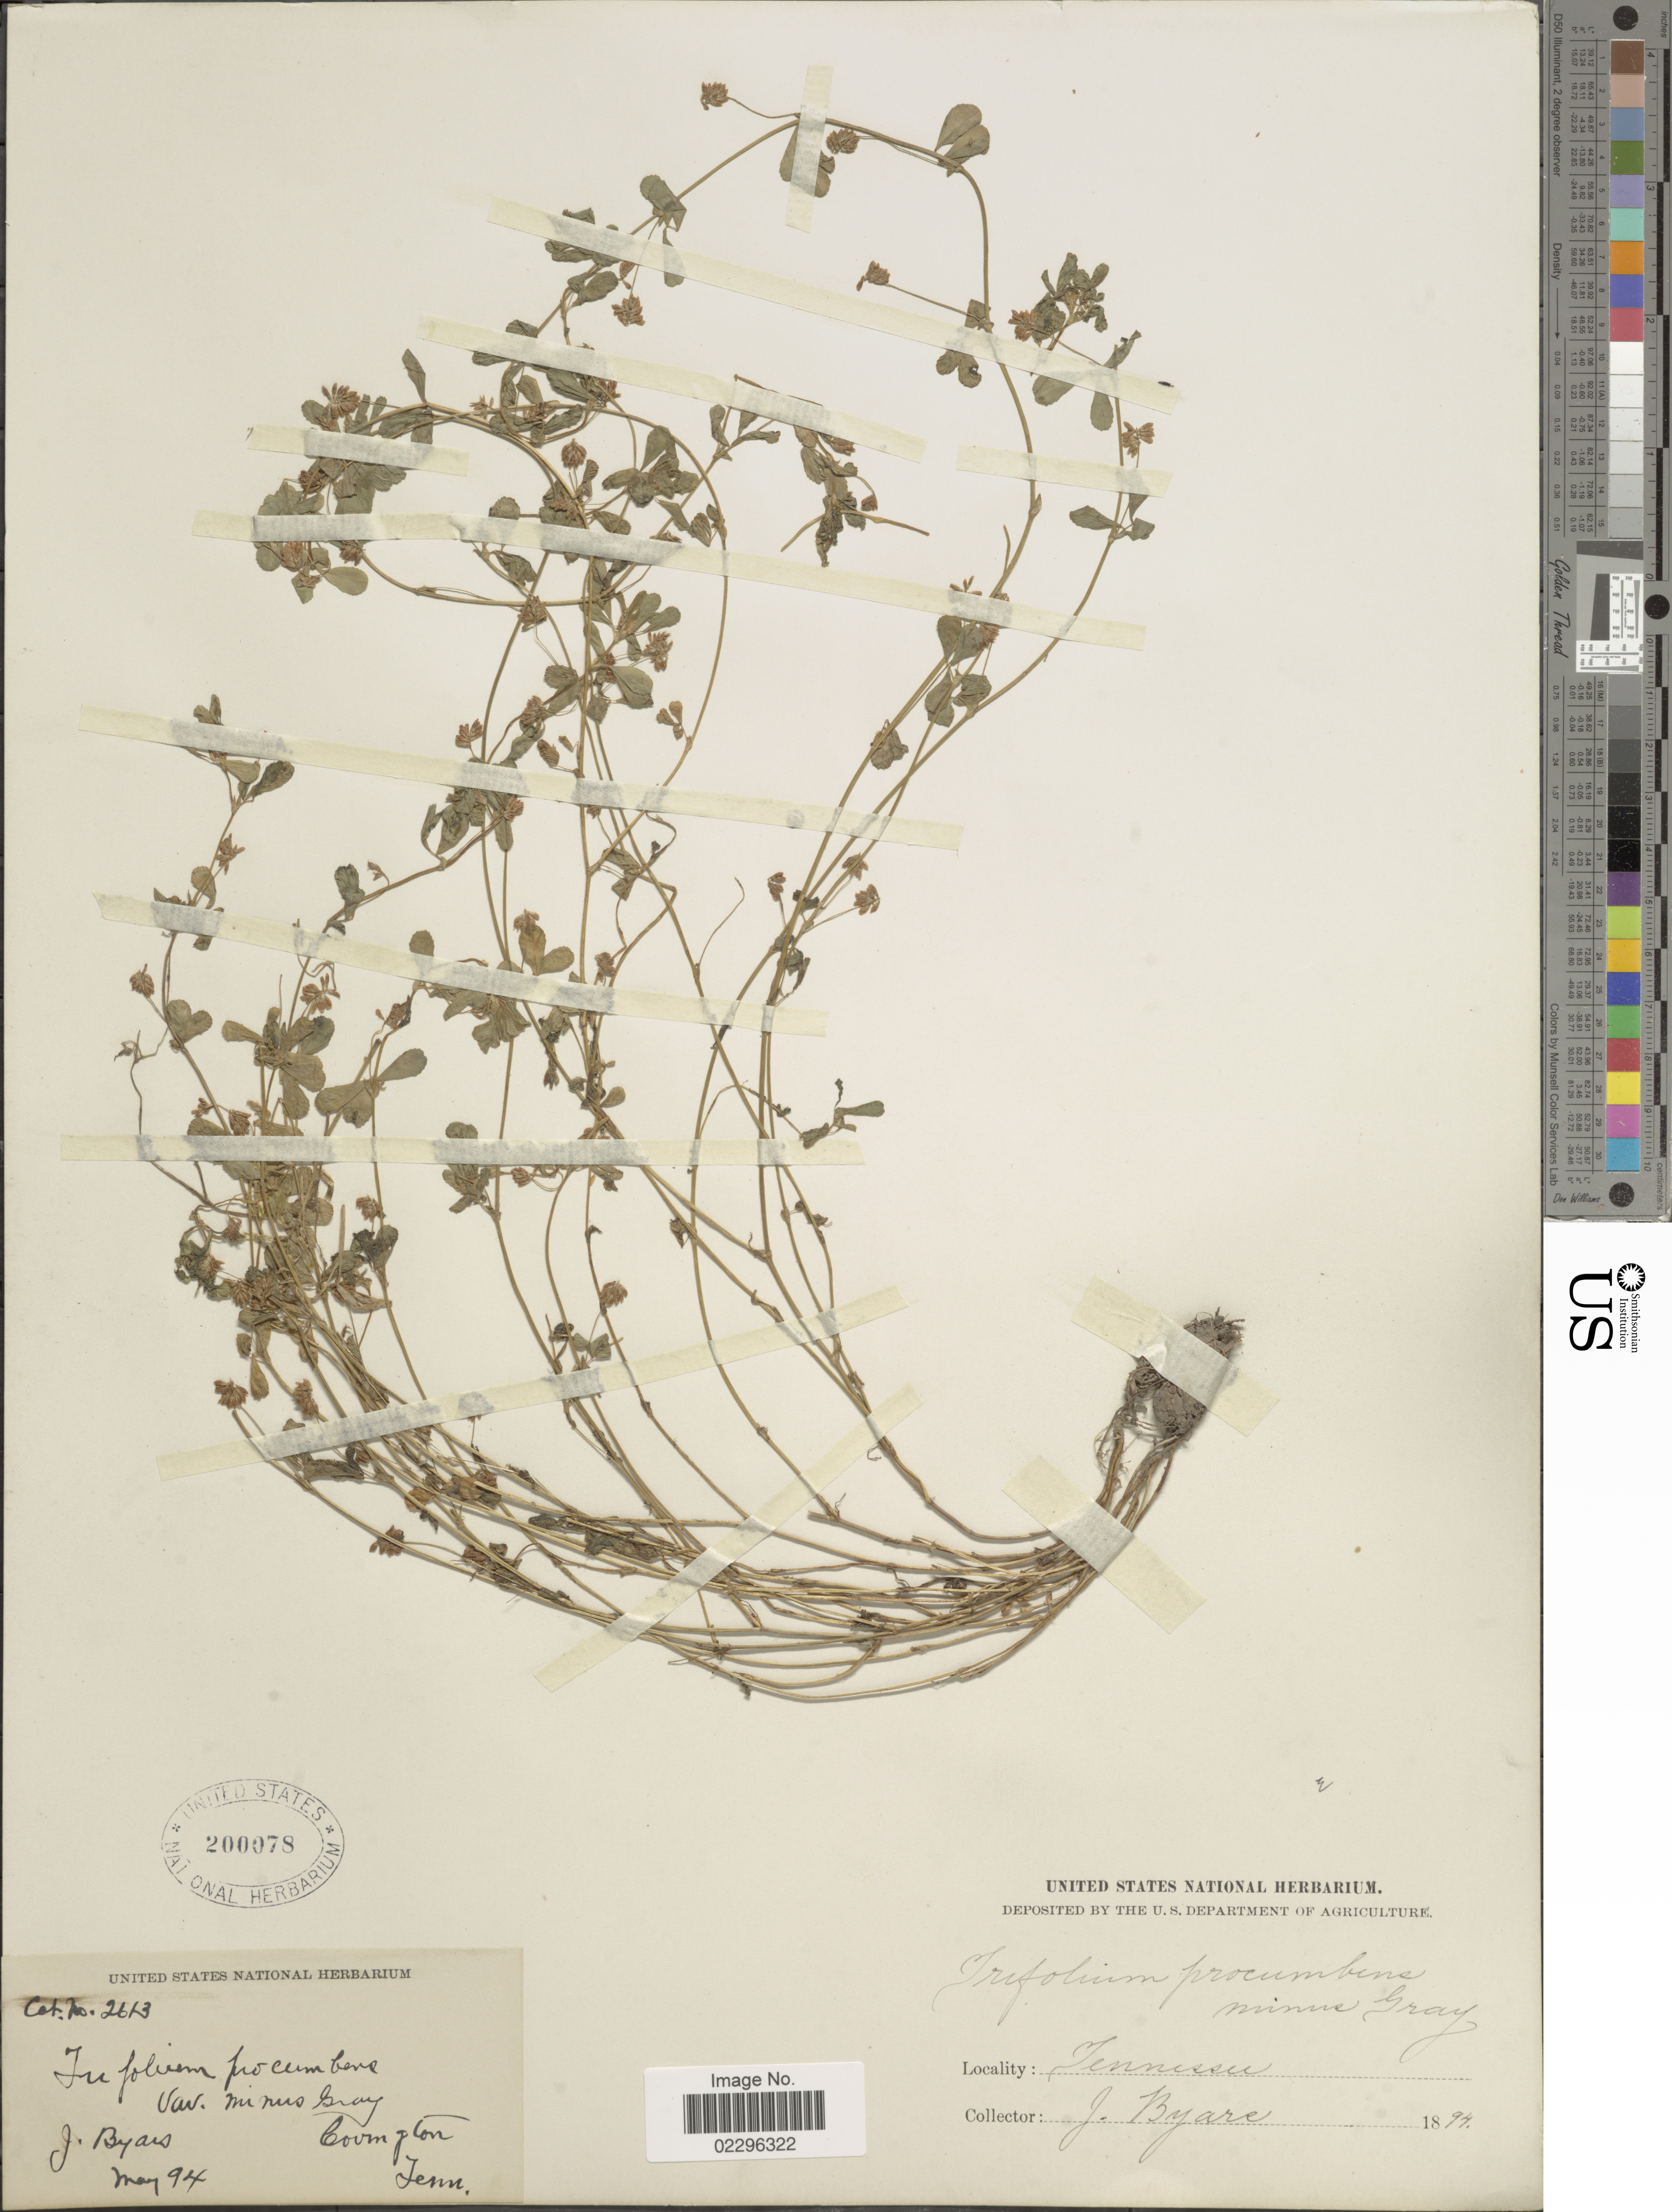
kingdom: Plantae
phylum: Tracheophyta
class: Magnoliopsida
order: Fabales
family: Fabaceae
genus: Trifolium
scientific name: Trifolium dubium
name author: Sibth.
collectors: J. Byars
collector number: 2613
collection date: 1894-05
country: United States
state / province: Tennessee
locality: Covington, Tenn.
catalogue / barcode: US 200078